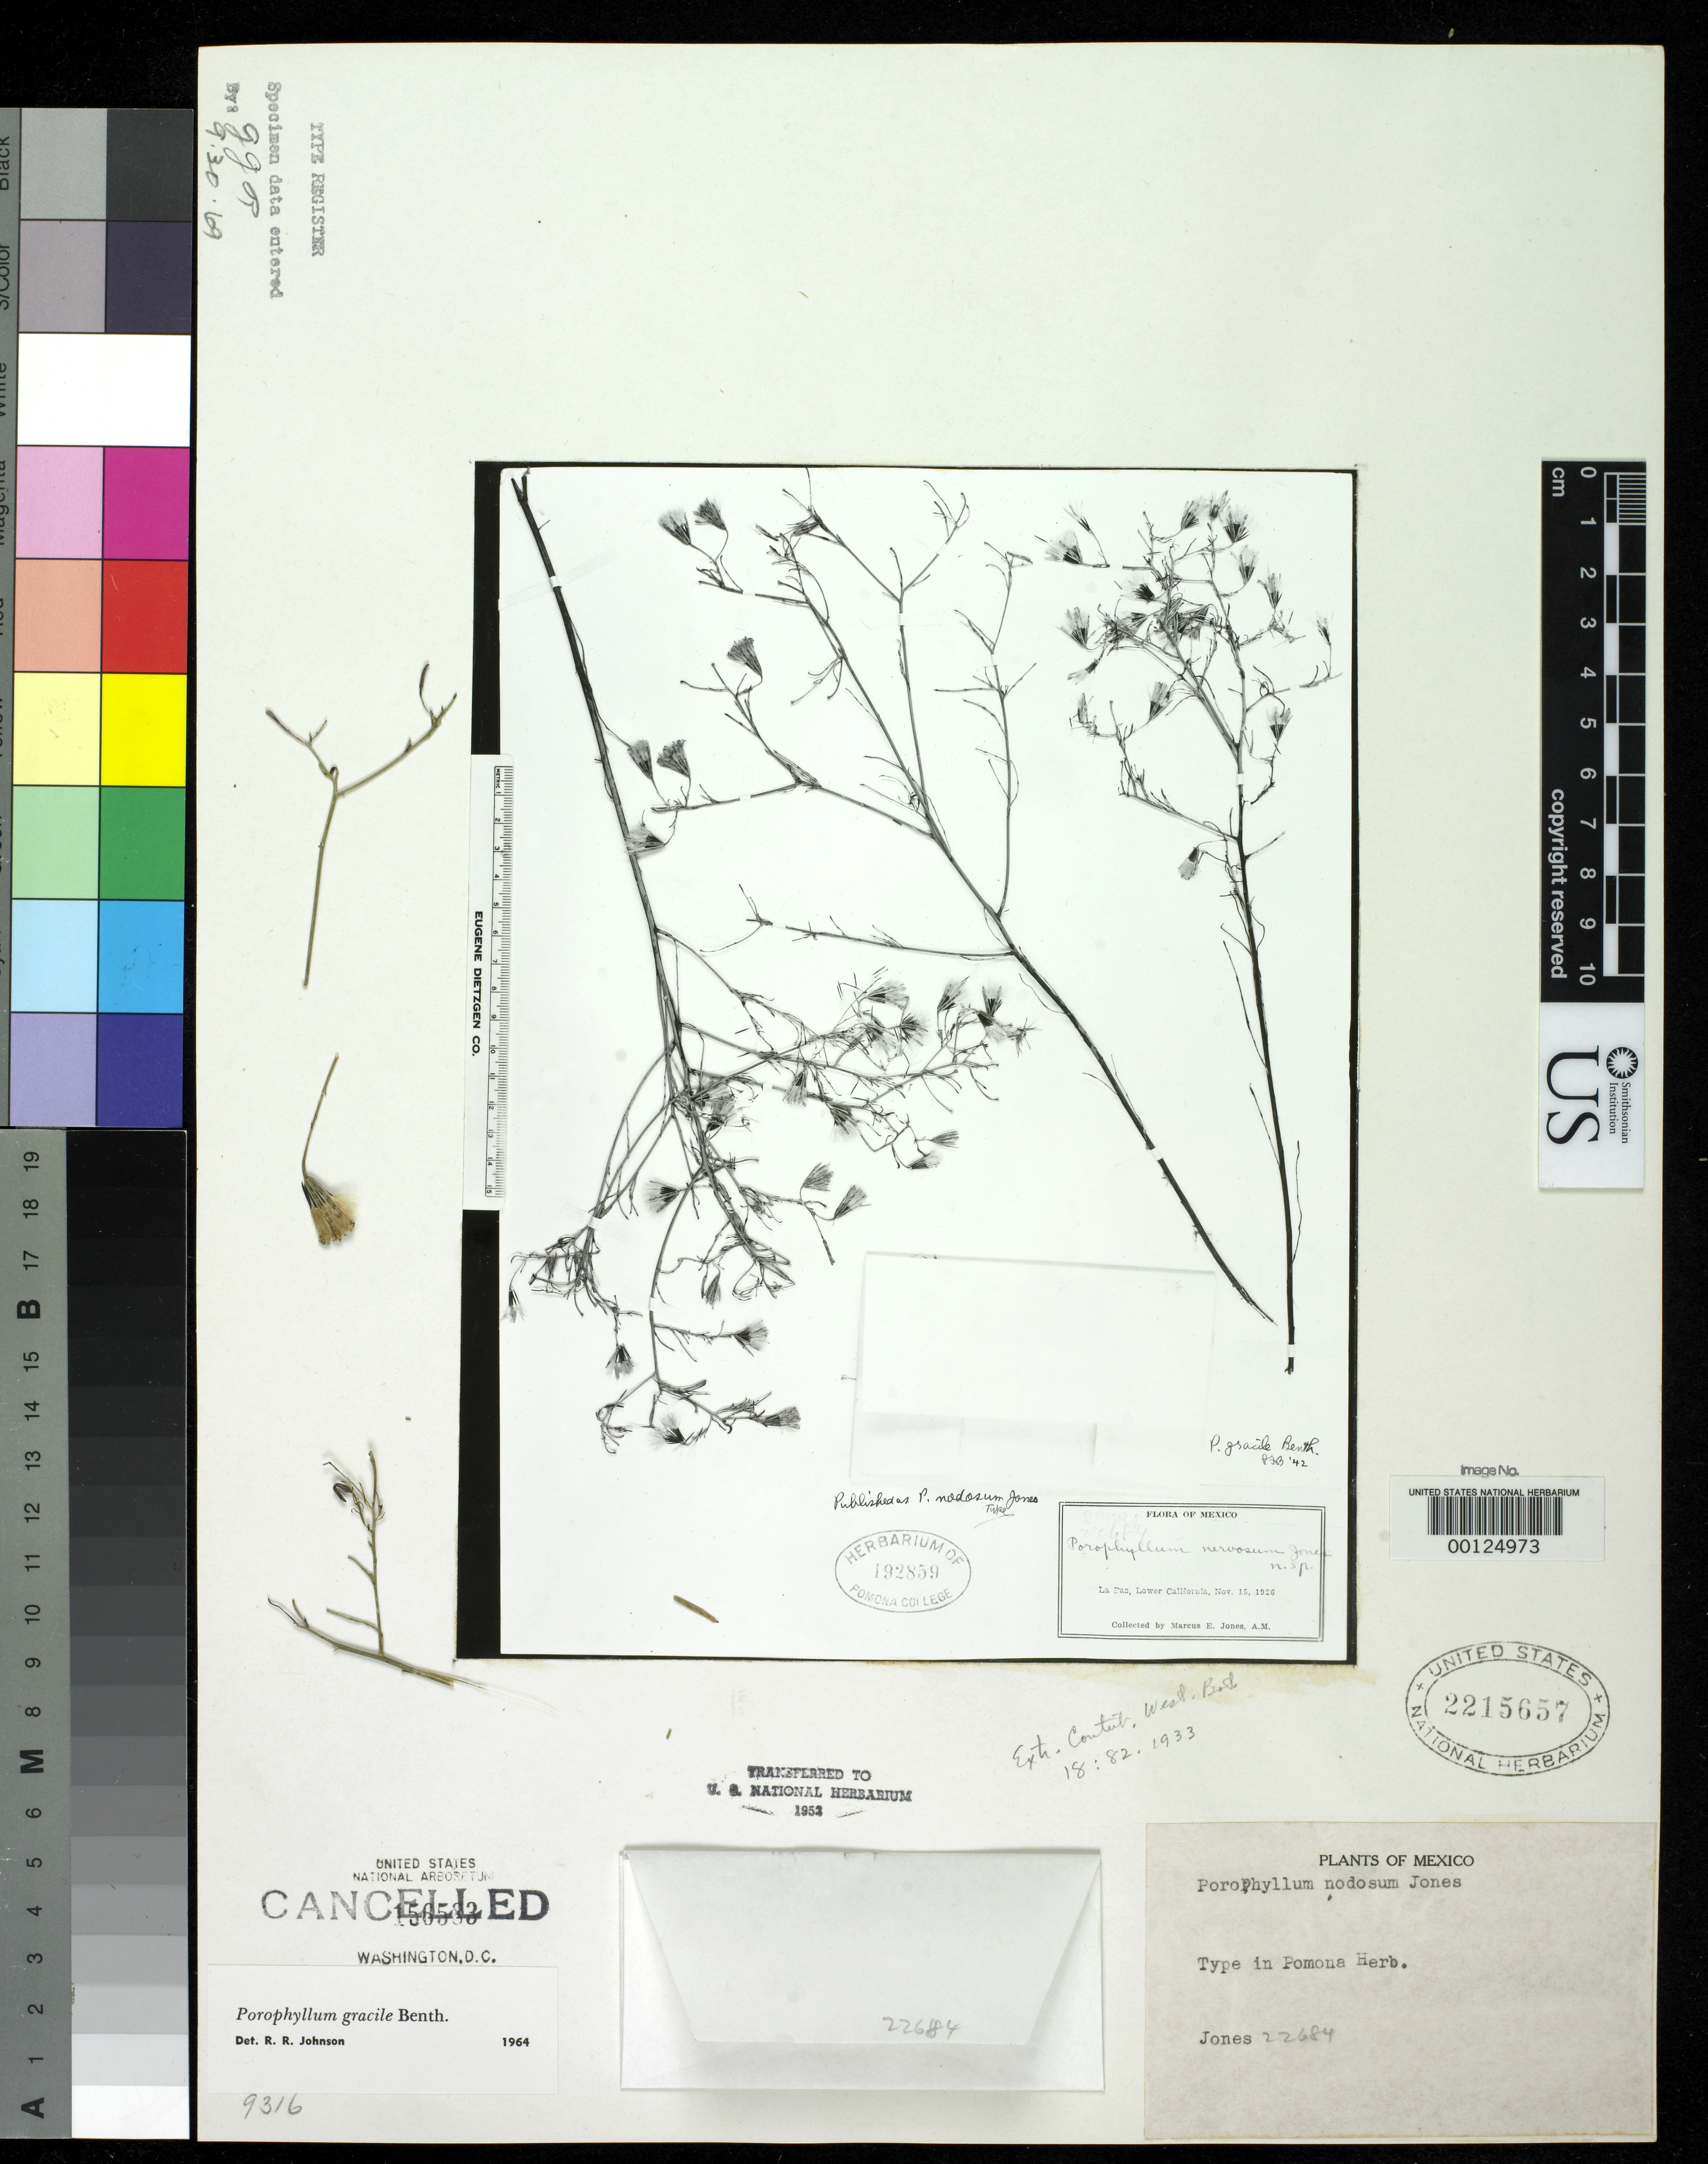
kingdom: Plantae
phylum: Tracheophyta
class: Magnoliopsida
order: Asterales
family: Asteraceae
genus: Porophyllum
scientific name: Porophyllum nodosum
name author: M.E. Jones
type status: Isotype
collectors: M. E. Jones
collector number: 22684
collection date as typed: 15 Nov 1926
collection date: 1926-11-15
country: Mexico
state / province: Baja California Sur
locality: La Paz.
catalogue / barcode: US 2215657